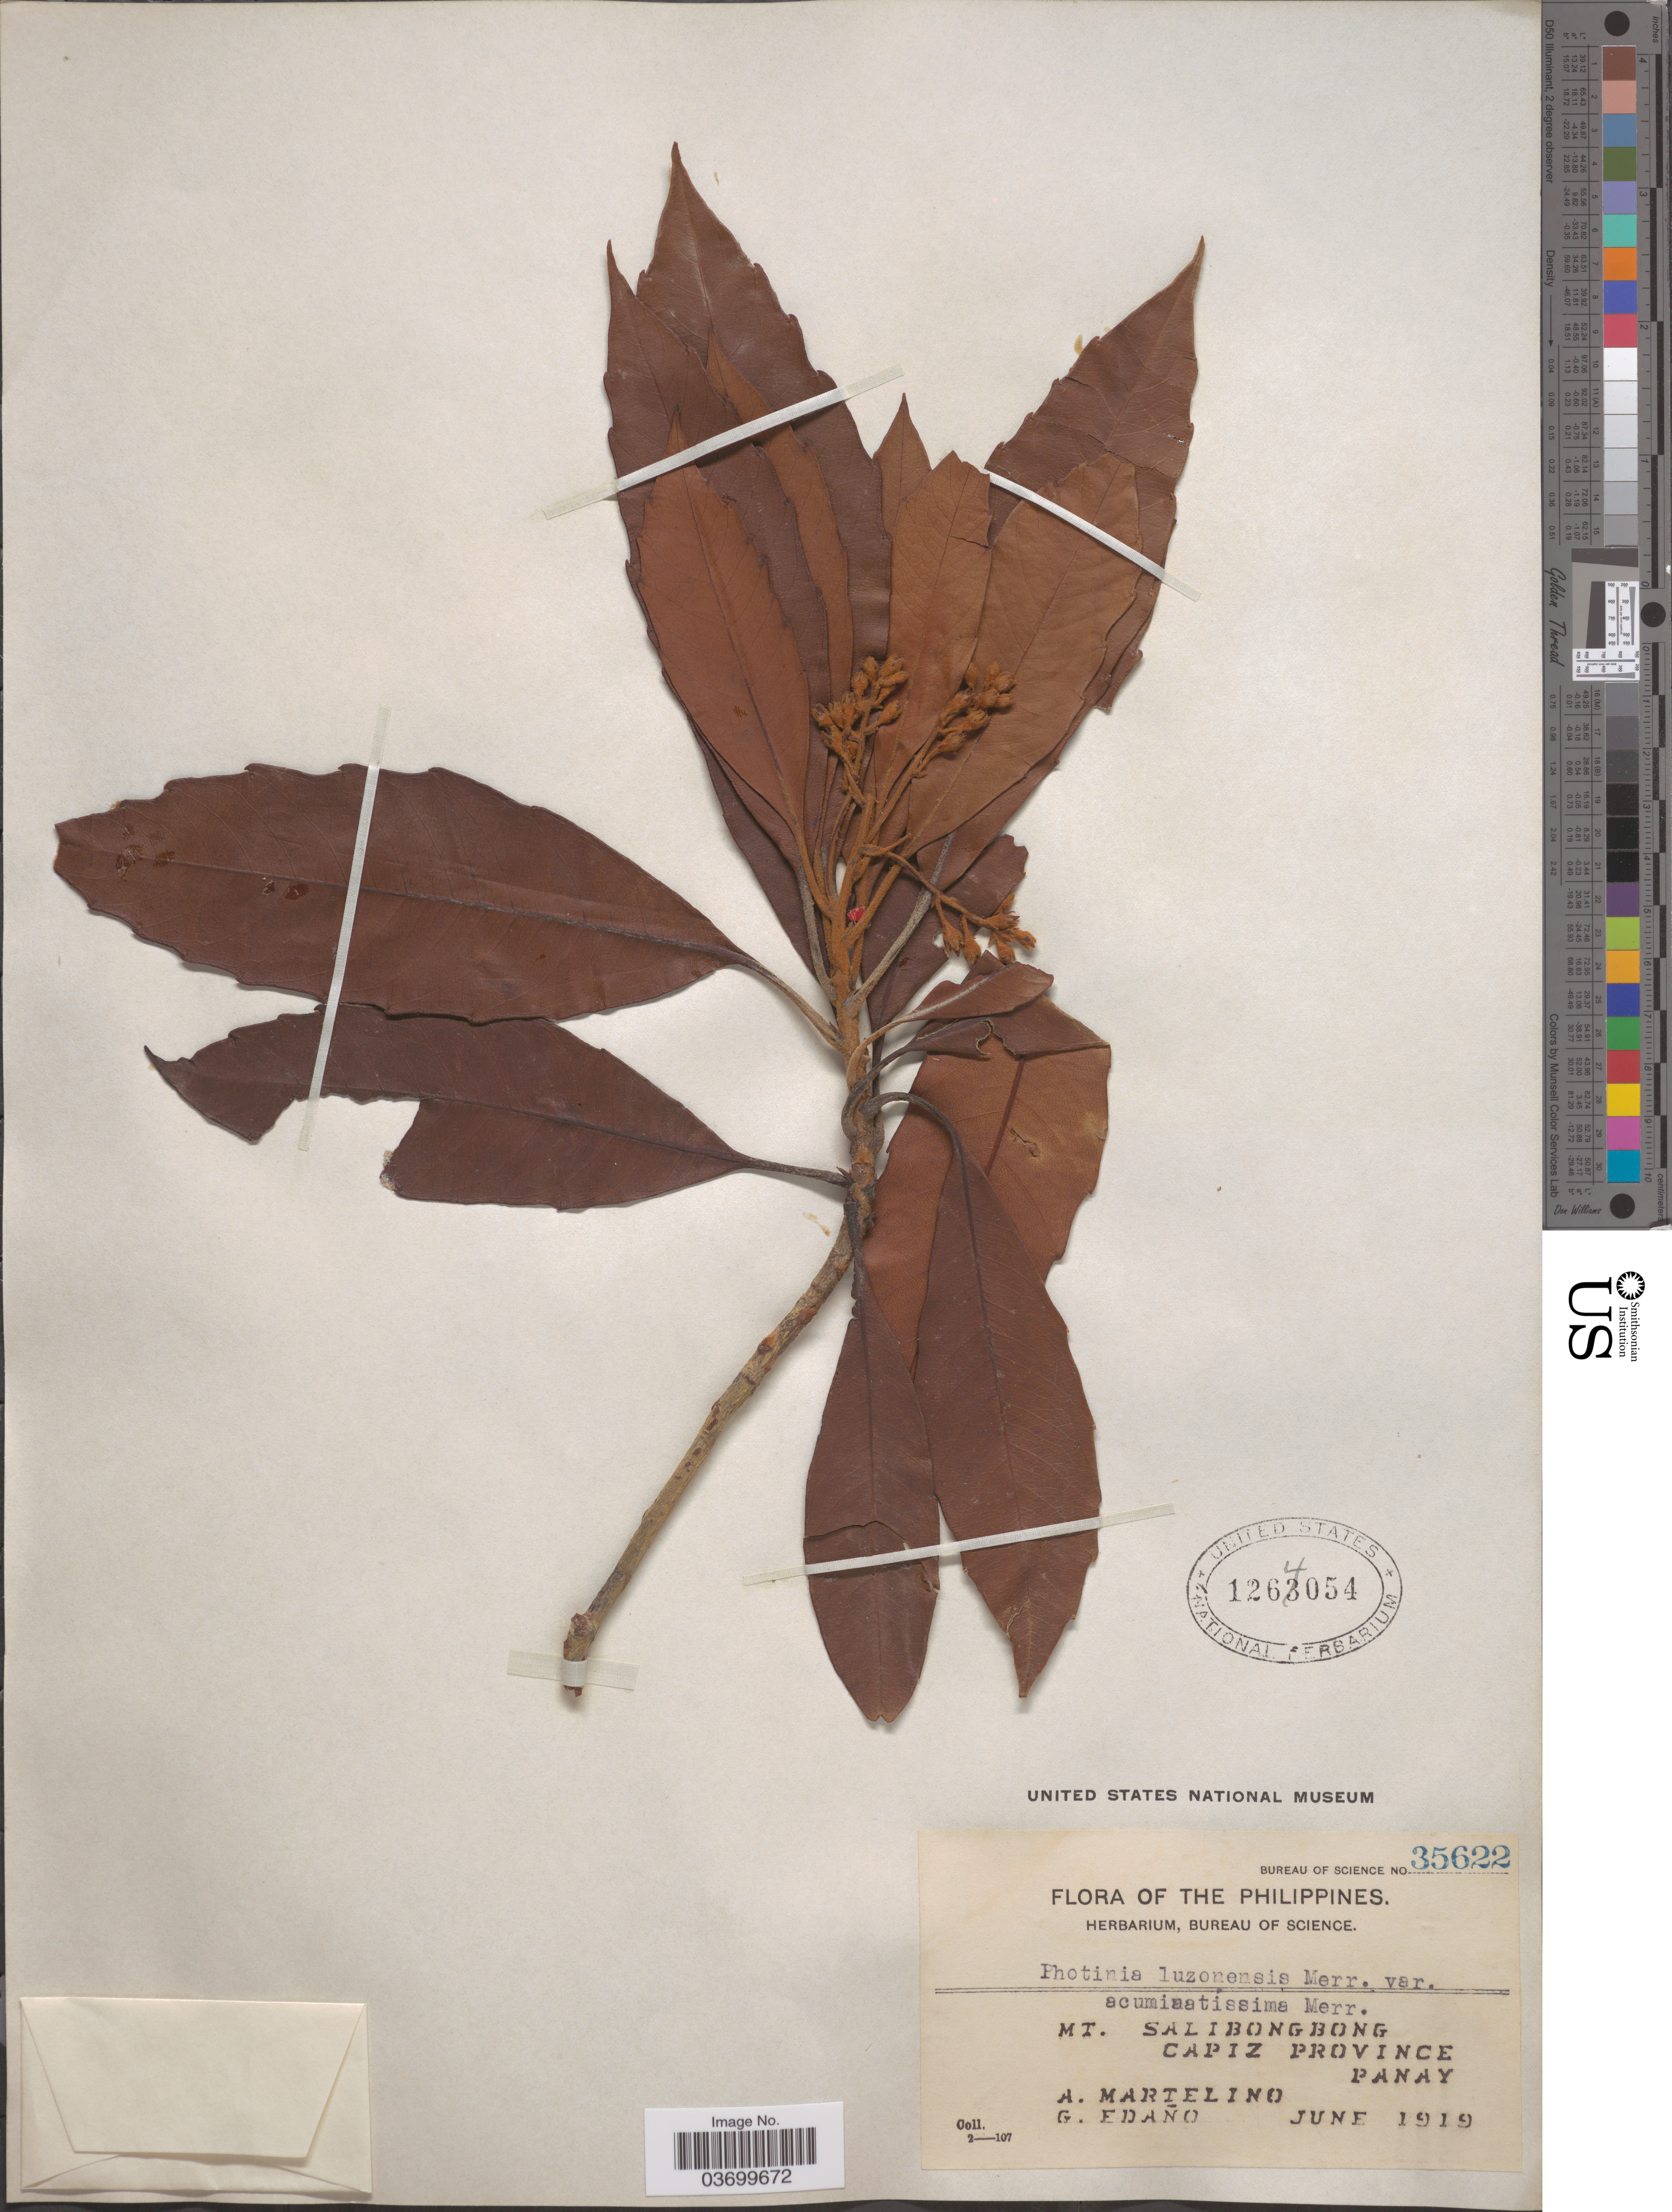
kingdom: Plantae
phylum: Tracheophyta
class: Magnoliopsida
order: Rosales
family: Rosaceae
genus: Photinia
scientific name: Photinia luzonensis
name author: Merr.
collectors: A. Martelino & G. Edaño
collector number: Bureau of Science 35622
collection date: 1919-06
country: Philippines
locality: Mt. Salibongbong. Capiz Province. Panay.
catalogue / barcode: US 1264054